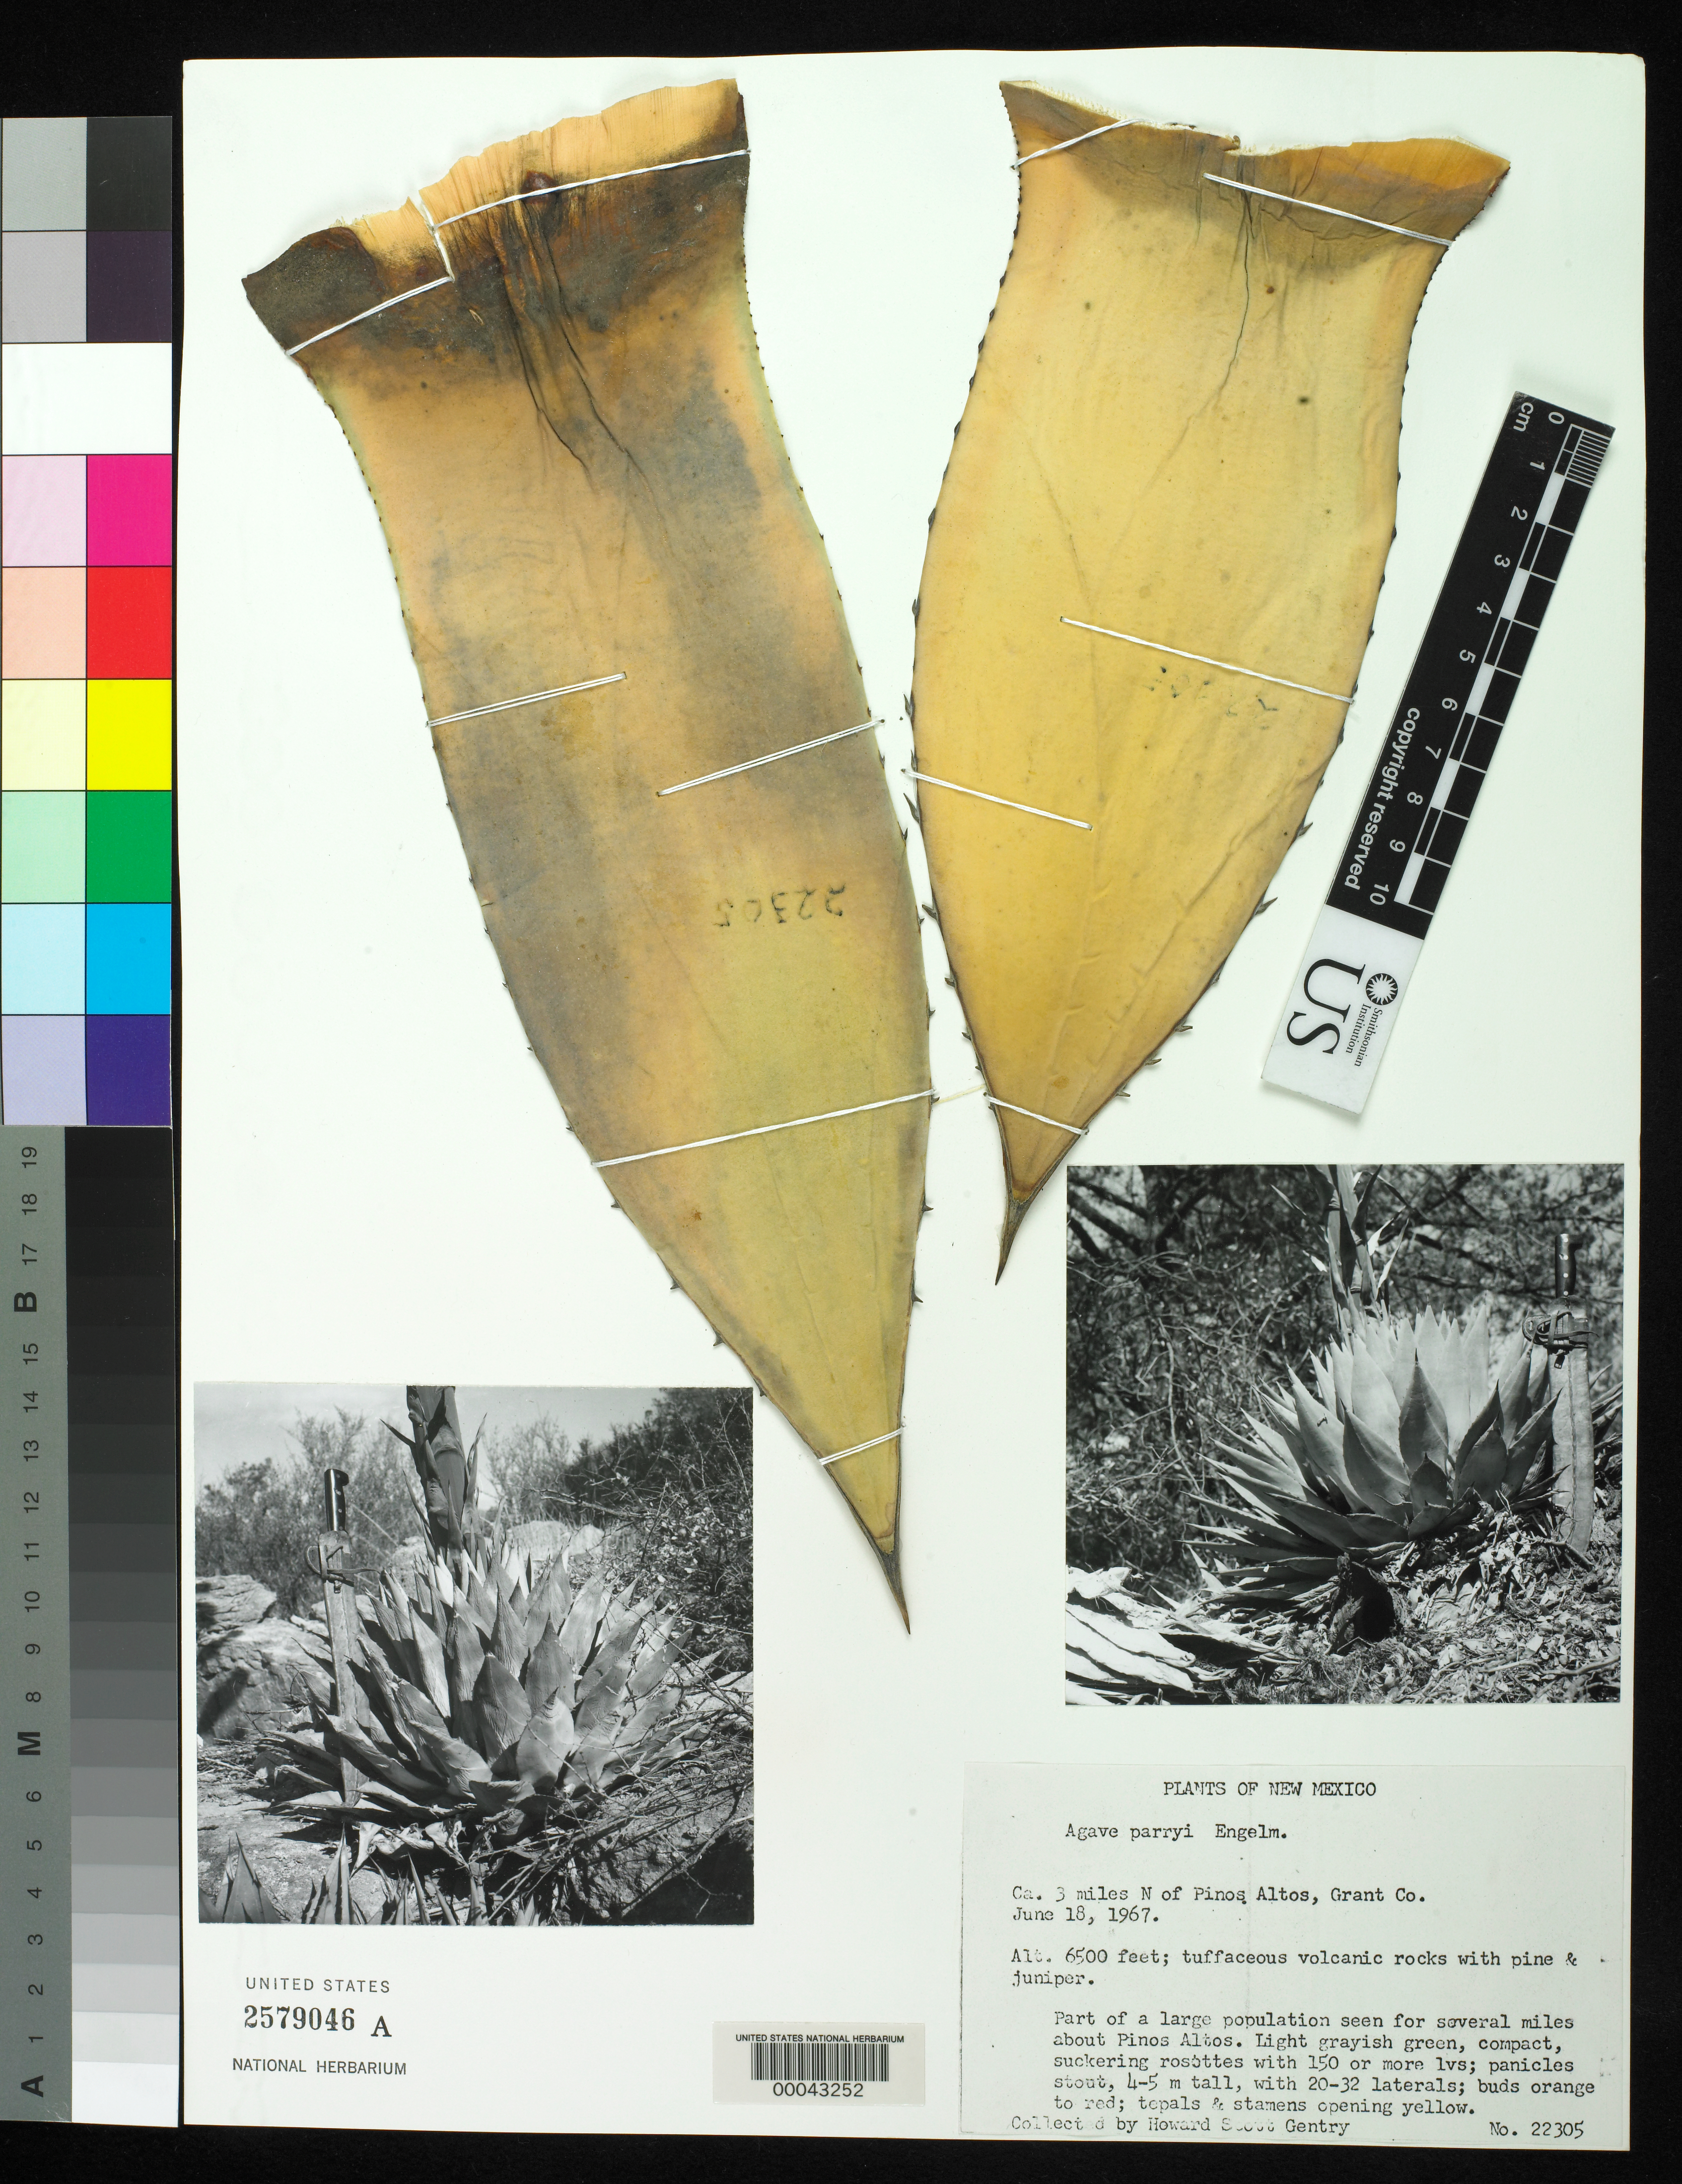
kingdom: Plantae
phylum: Tracheophyta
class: Liliopsida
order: Asparagales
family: Asparagaceae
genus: Agave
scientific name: Agave parryi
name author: Engelm.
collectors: H. S. Gentry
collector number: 22305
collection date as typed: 18 Jun 1967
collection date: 1967-06-18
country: United States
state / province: New Mexico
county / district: Grant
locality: Ca 3 mi n of pinos altos.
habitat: Tuffaceous volcanic rocks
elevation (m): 1981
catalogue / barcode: US 2579046A